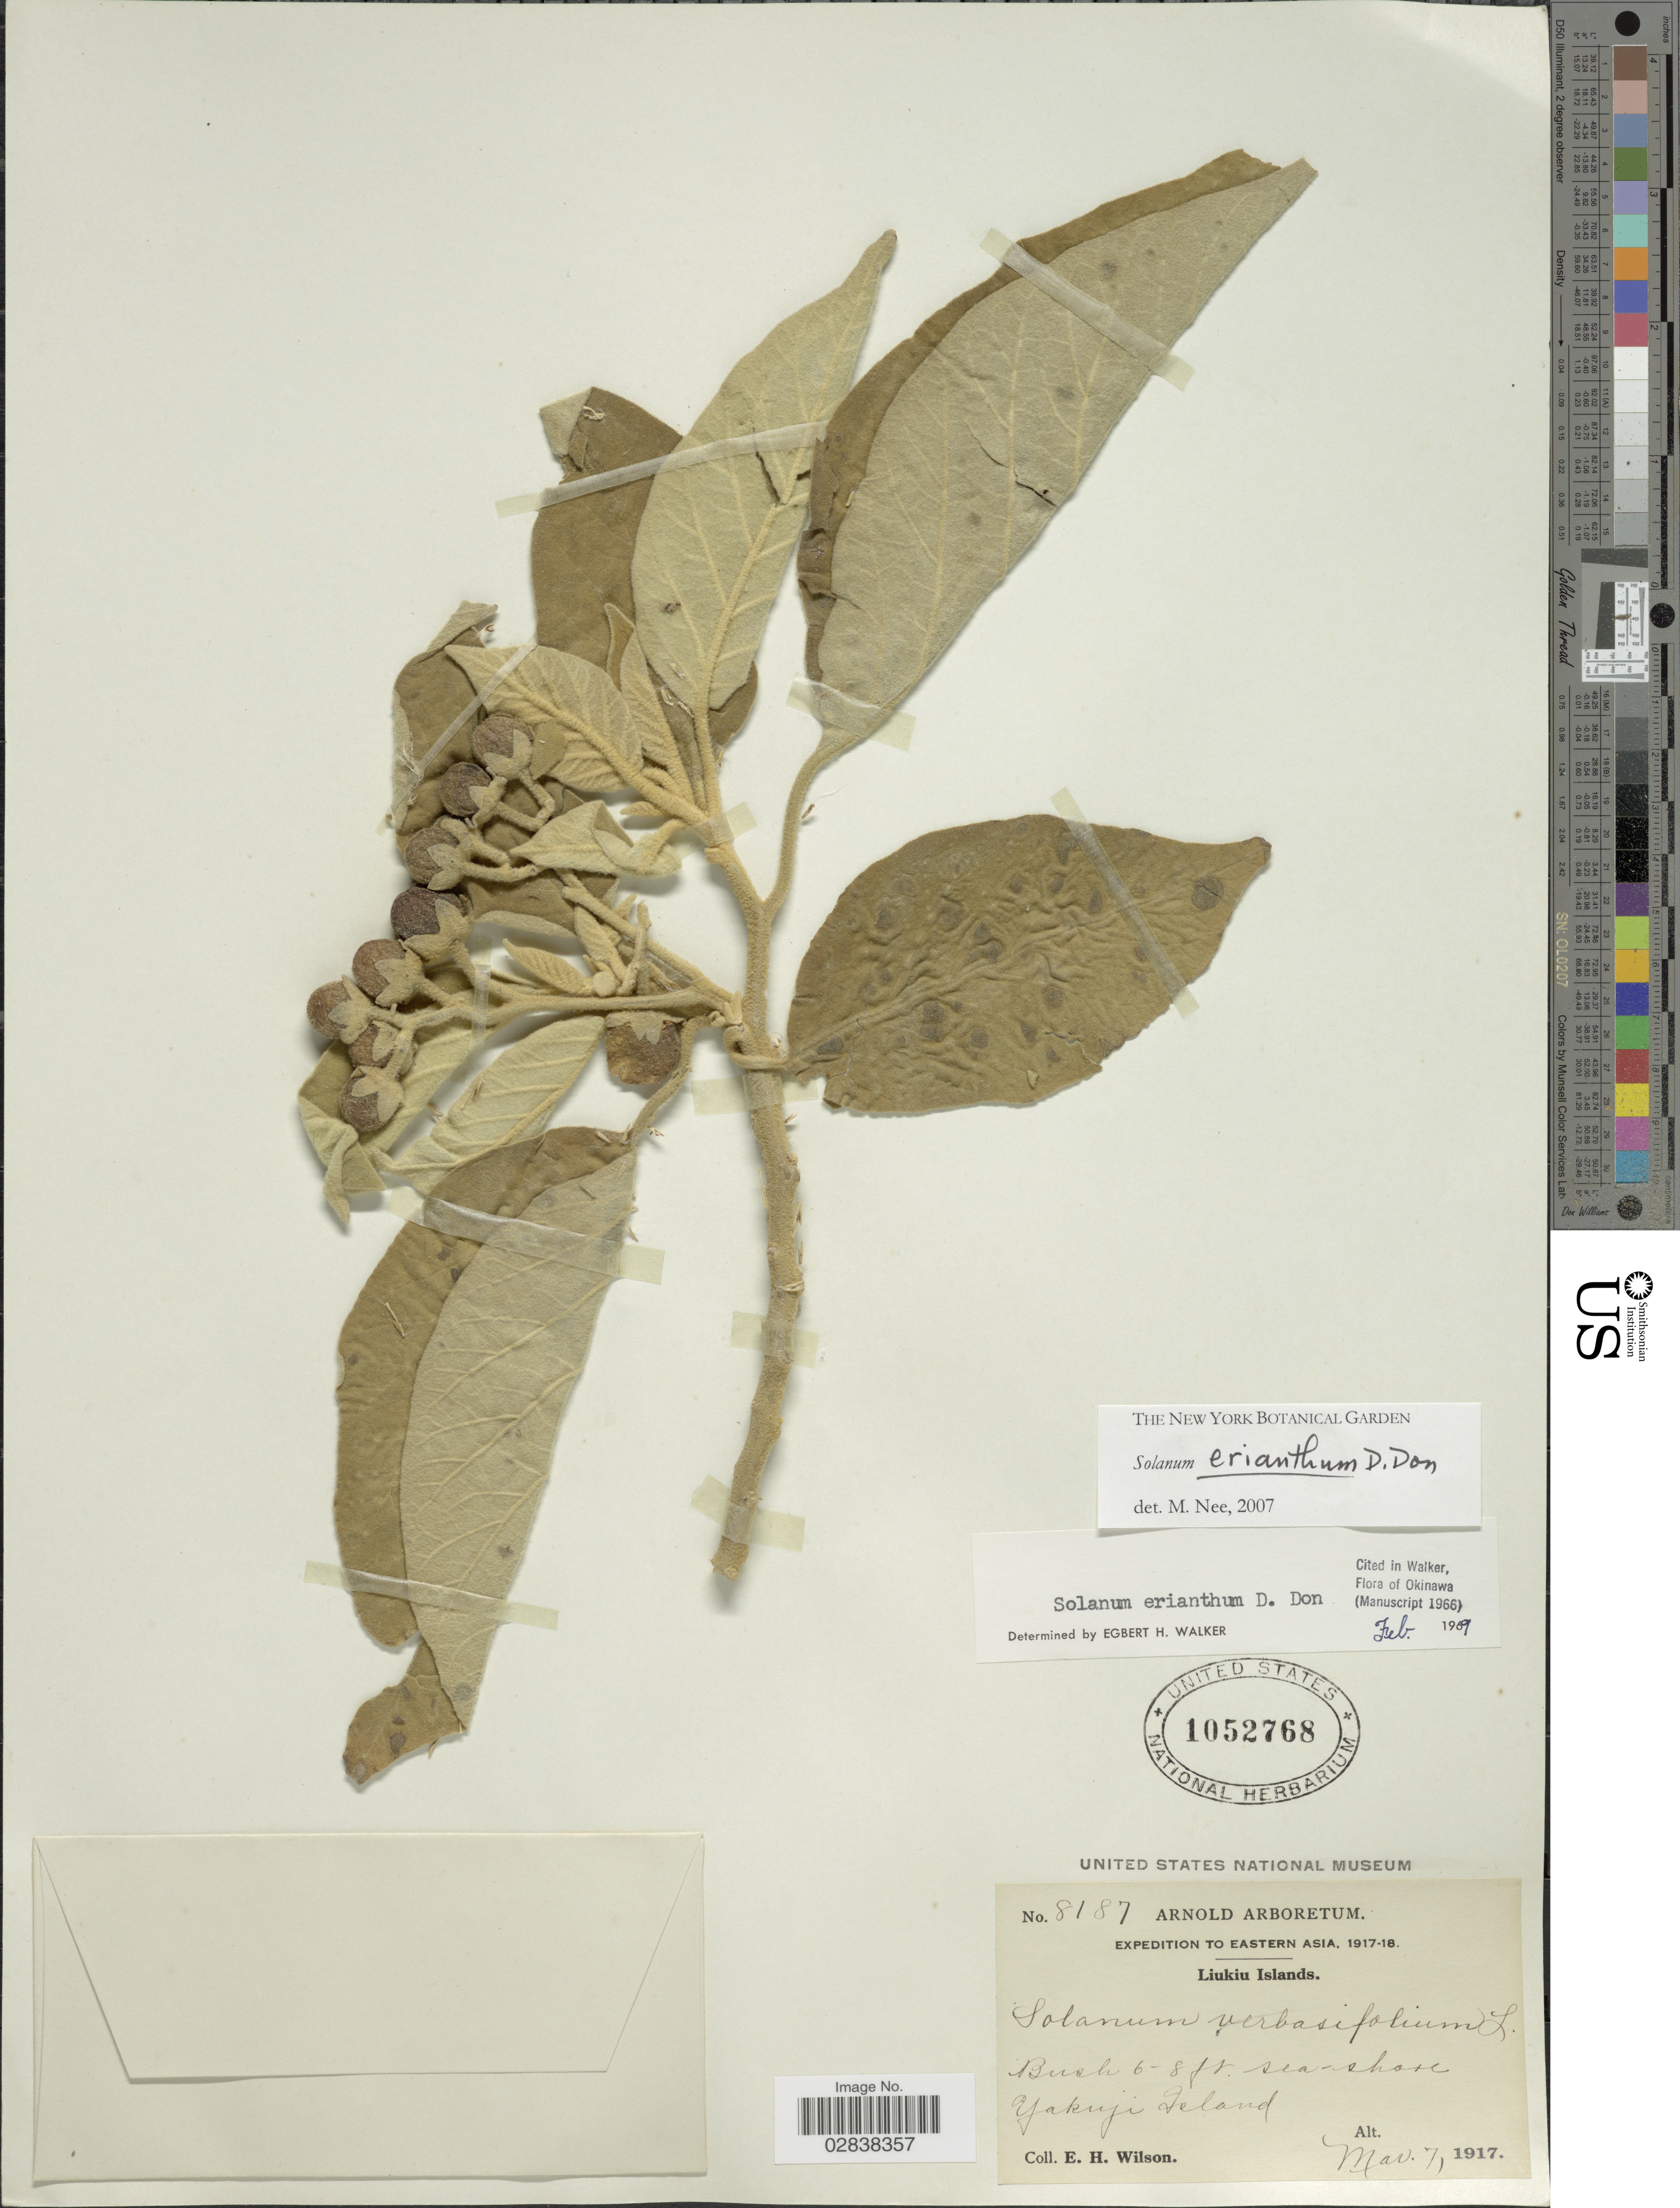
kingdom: Plantae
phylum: Tracheophyta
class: Magnoliopsida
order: Solanales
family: Solanaceae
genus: Solanum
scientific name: Solanum erianthum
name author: D. Don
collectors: E. Wilson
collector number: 8187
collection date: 1917-05-07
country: Japan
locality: Eastern Asia. Liukiu Islands, Yakuji Island.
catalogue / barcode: US 1052768